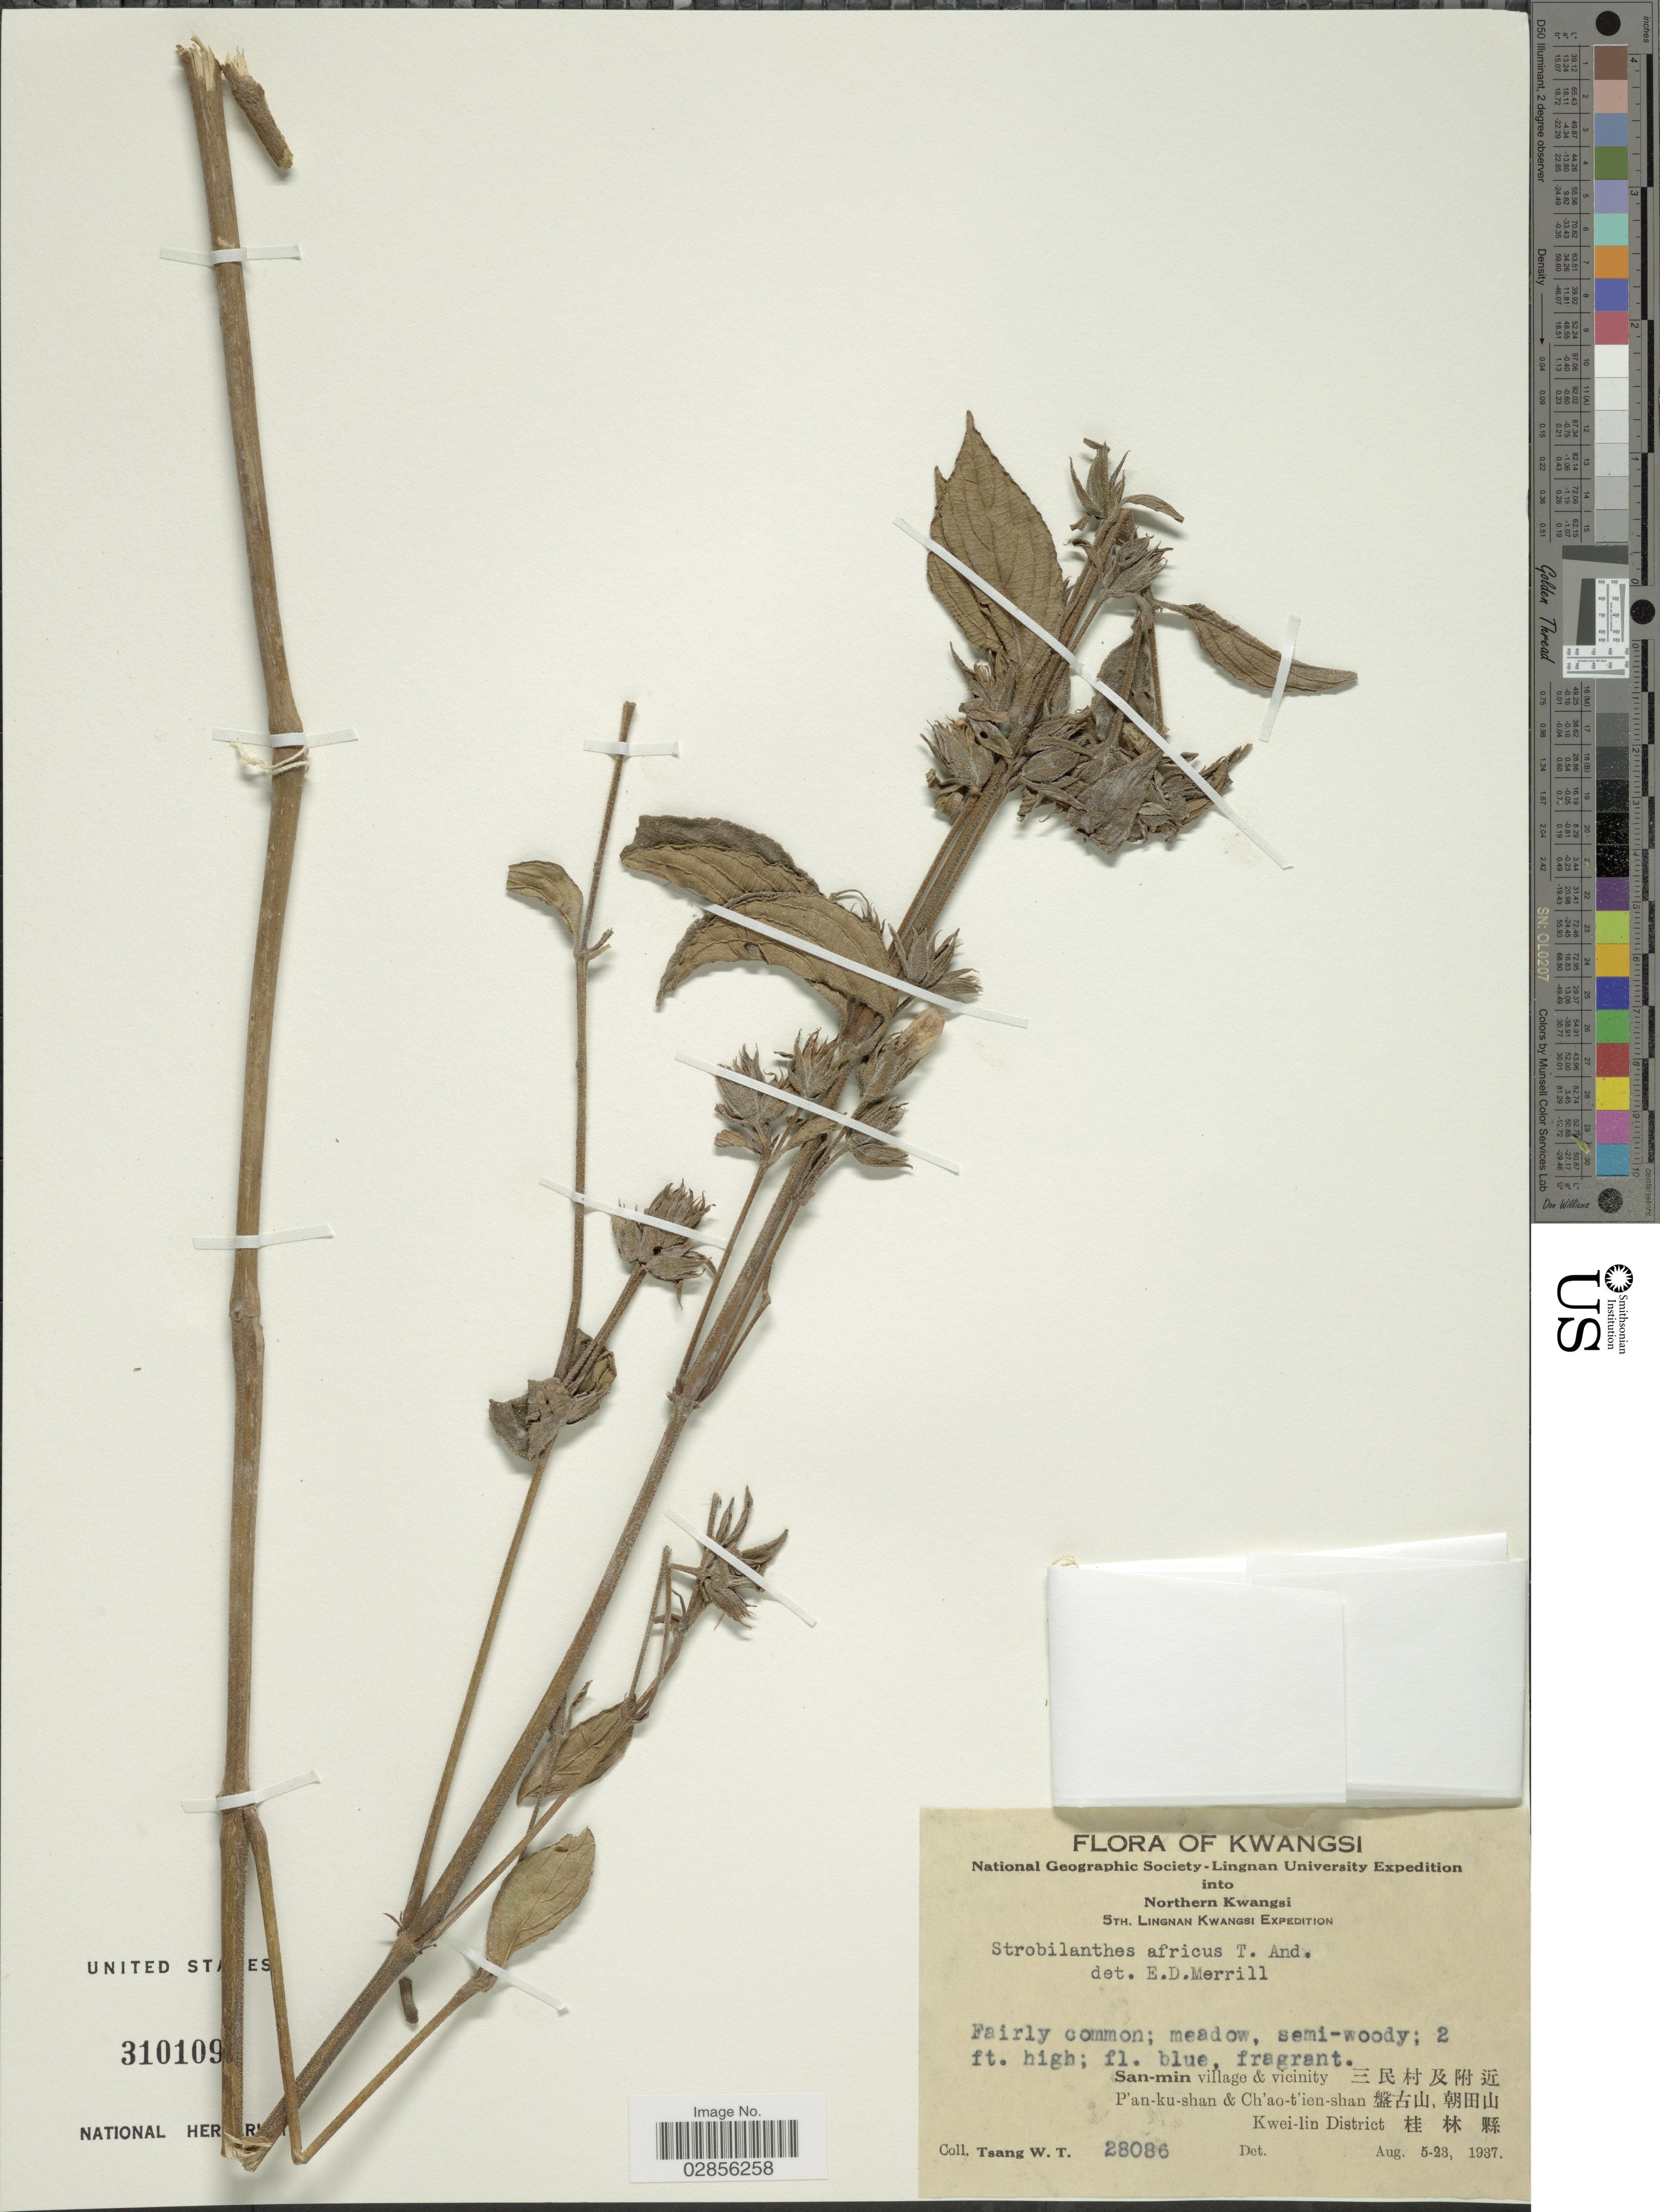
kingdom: Plantae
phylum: Tracheophyta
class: Magnoliopsida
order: Lamiales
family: Acanthaceae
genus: Strobilanthes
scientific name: Strobilanthes apricus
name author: T. Anderson ex Benth.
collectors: W. T. Tsang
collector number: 28086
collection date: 1937-08-05/1937-08-23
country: China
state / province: Guangxi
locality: Kwangsi. Northern Kwangsi. San-min village & vicinity. P'an-ku-shan & Ch'ao-t'ien-shan. Kwei-lin District.